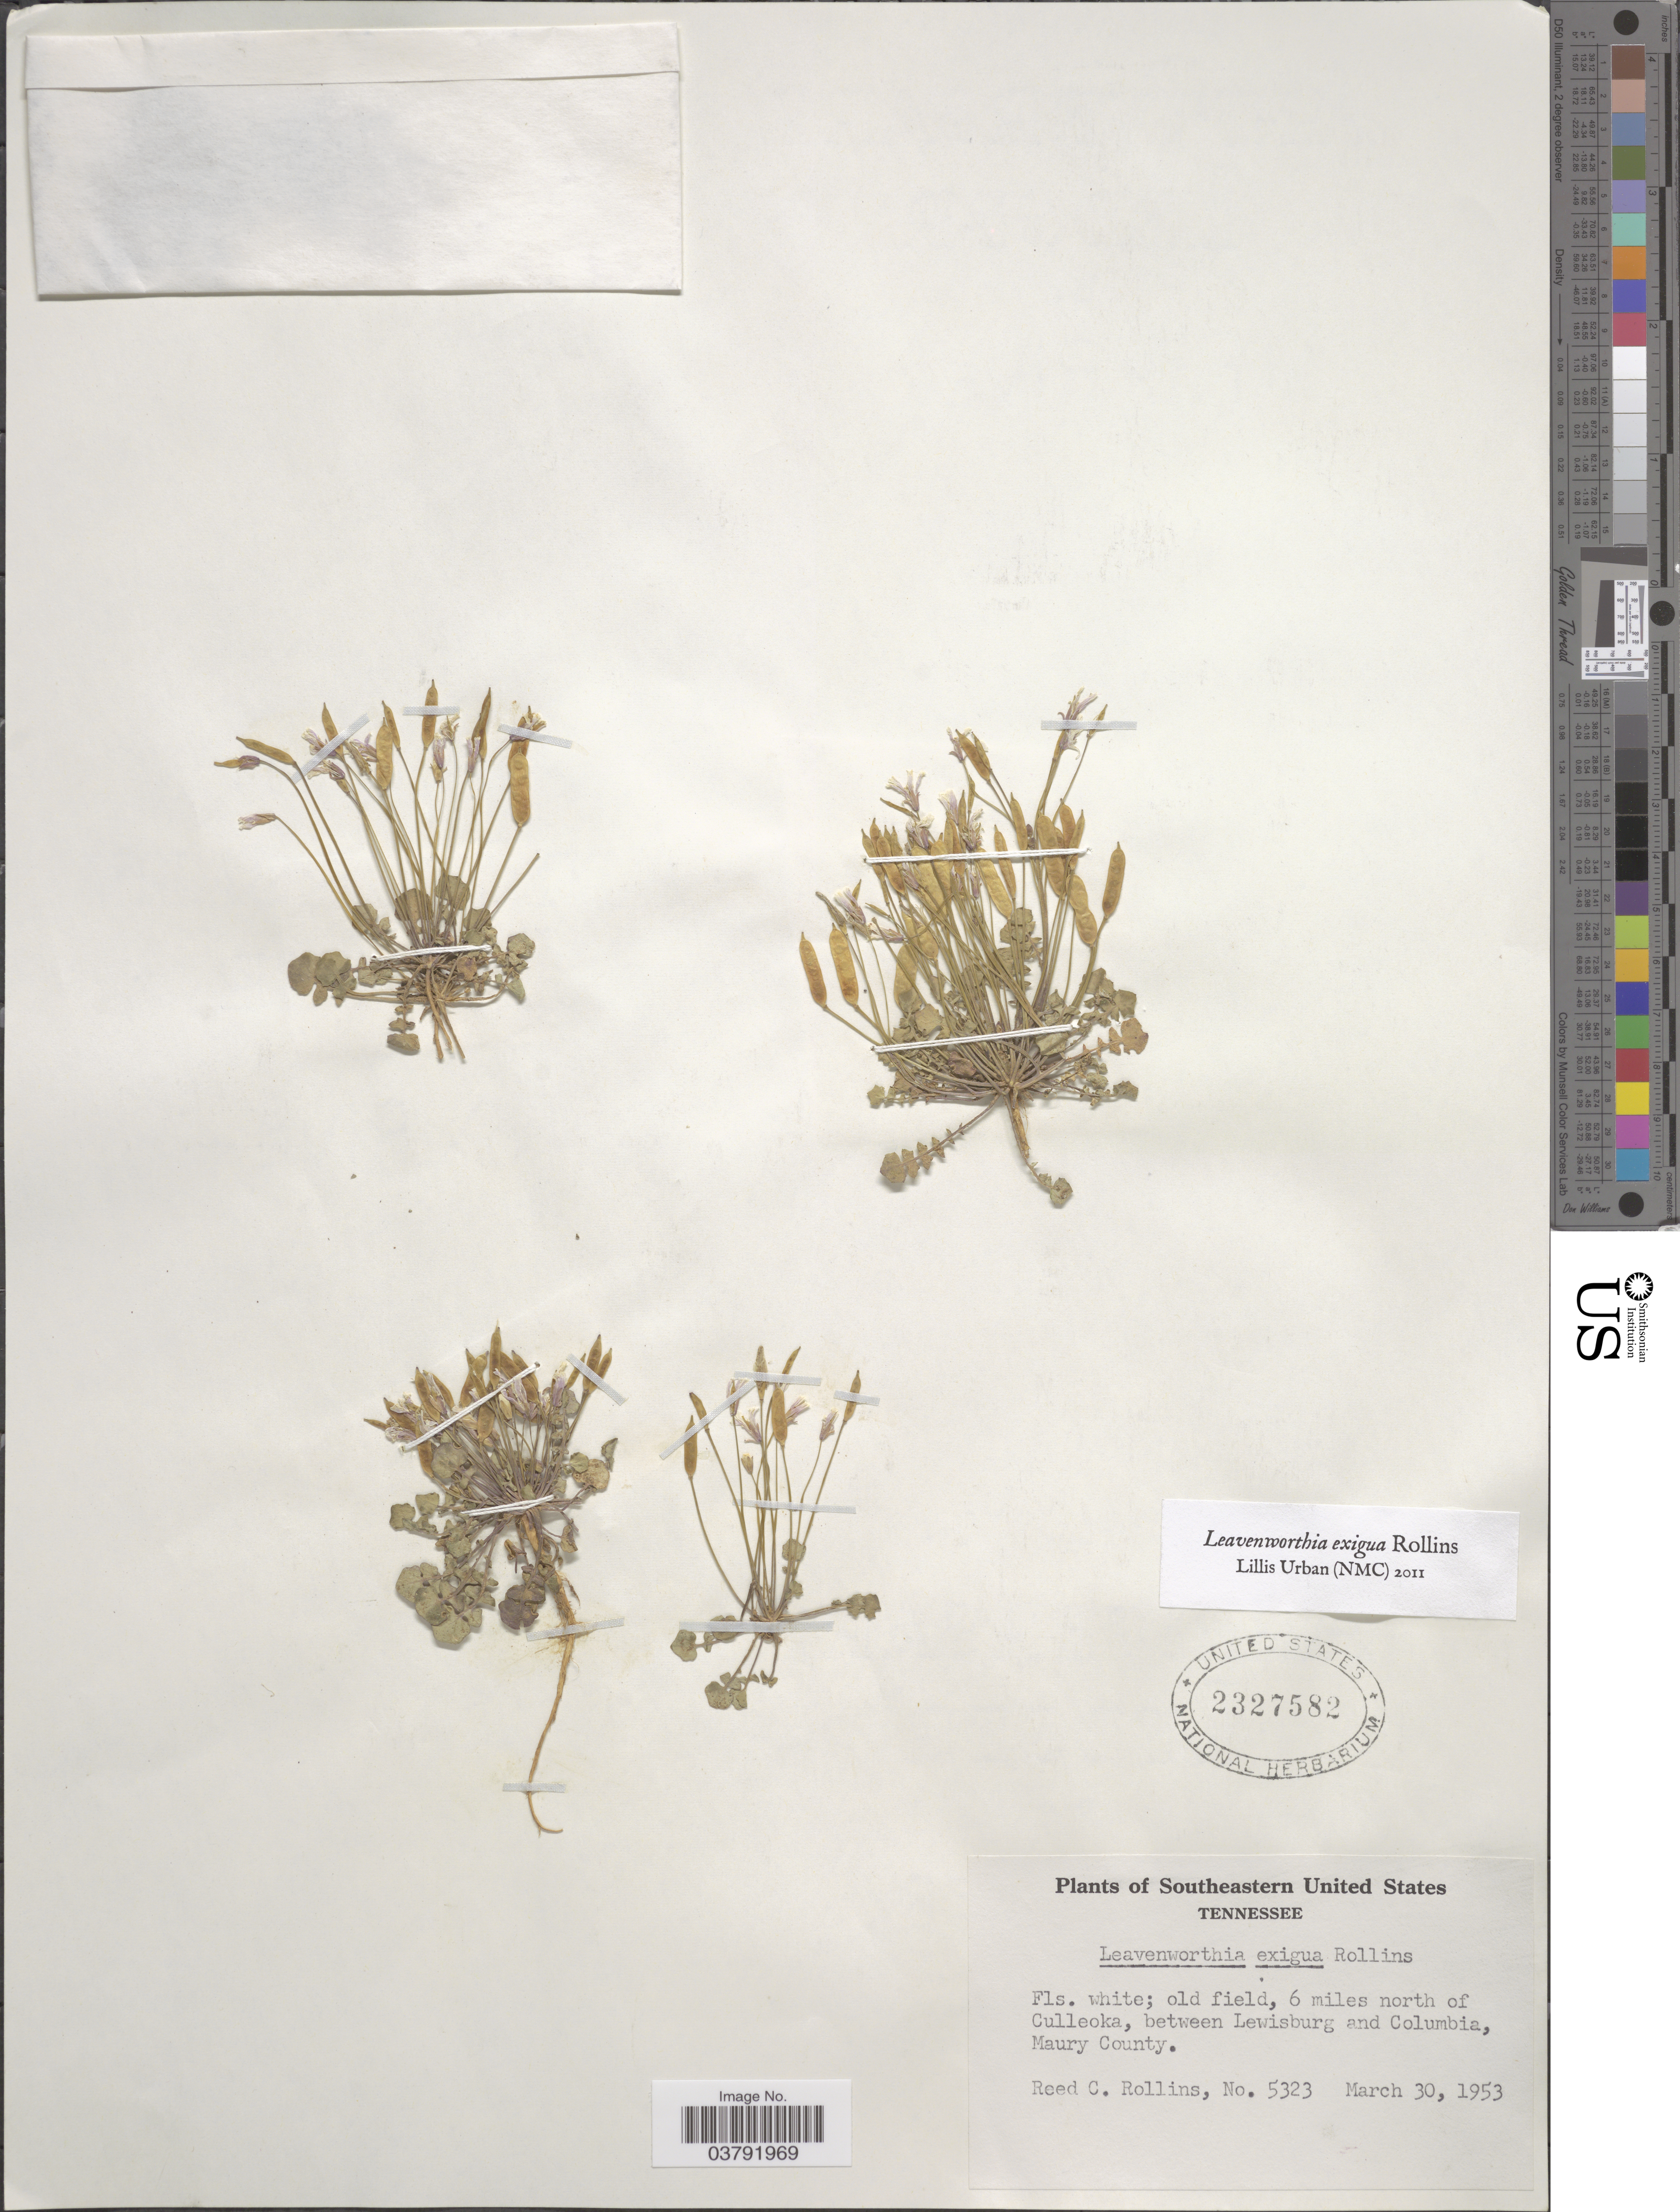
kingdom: Plantae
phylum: Tracheophyta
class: Magnoliopsida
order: Brassicales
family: Brassicaceae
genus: Leavenworthia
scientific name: Leavenworthia exigua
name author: Rollins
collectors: R. C. Rollins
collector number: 5323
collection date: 1953-03-30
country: United States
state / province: Tennessee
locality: Southeastern United States. 6 miles north of Culleoka, between Lewisburg and Columbia, Maury County.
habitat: old field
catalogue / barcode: US 2327582